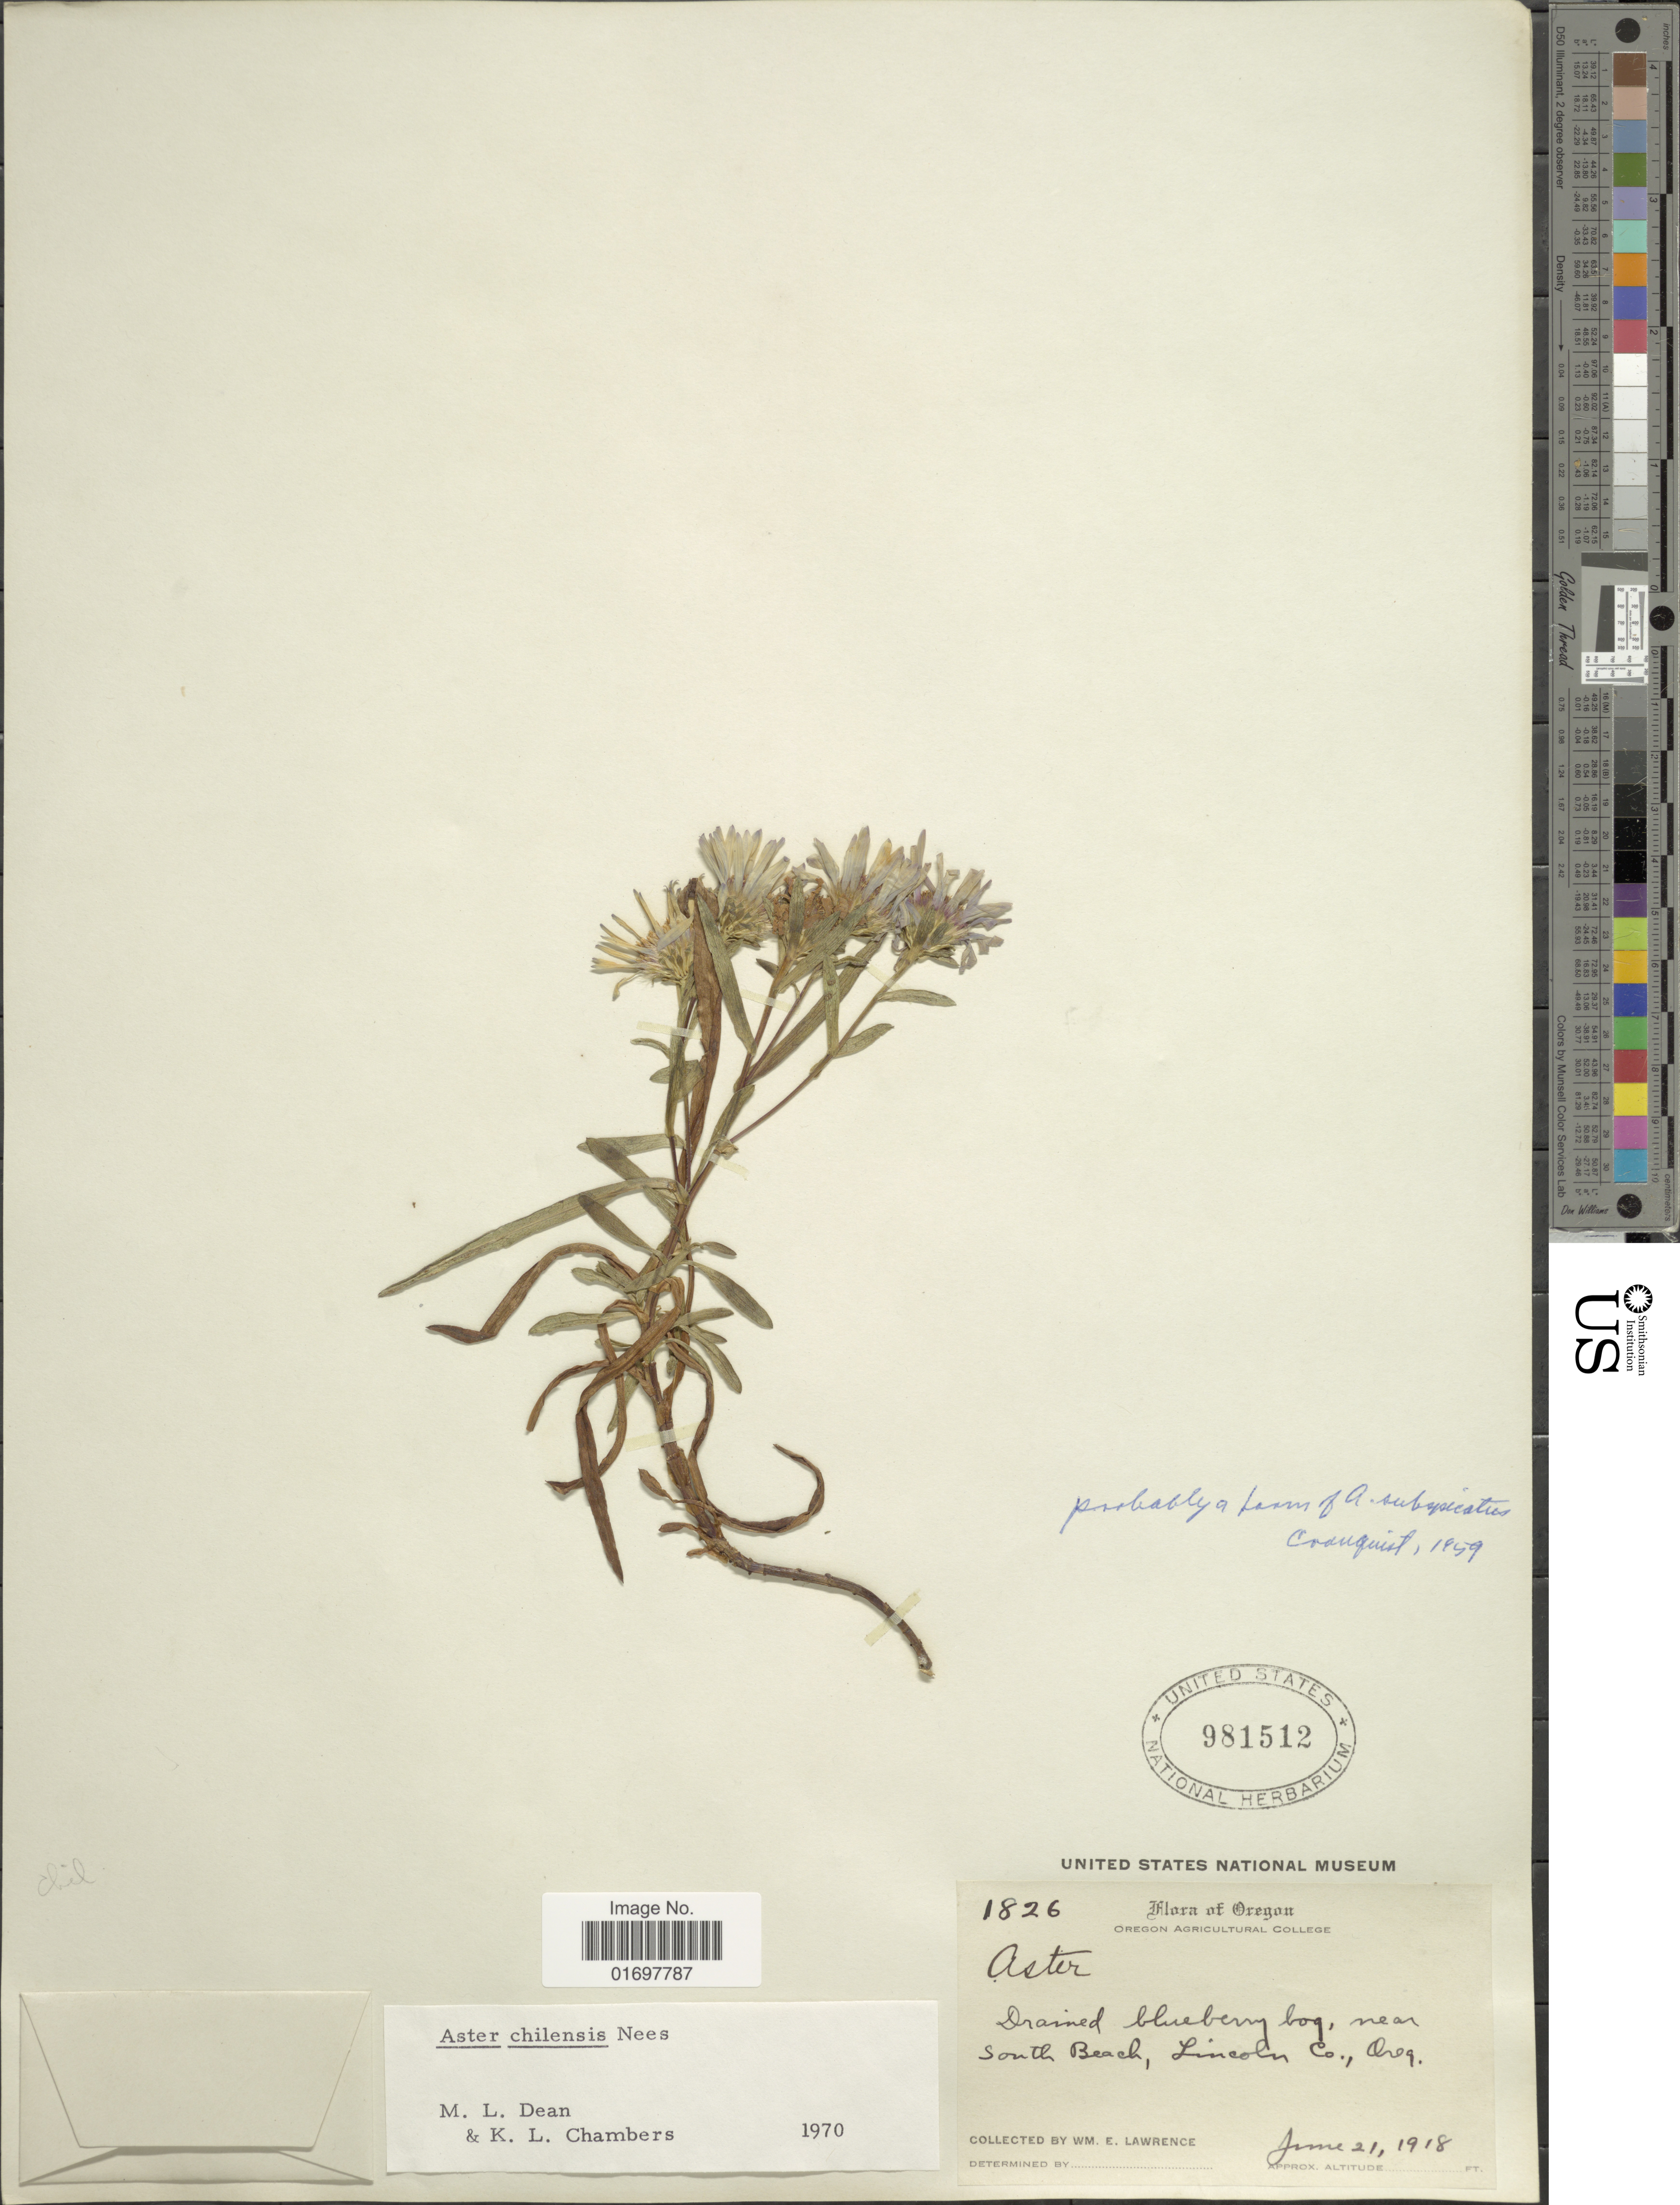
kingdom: Plantae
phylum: Tracheophyta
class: Magnoliopsida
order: Asterales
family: Asteraceae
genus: Symphyotrichum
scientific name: Symphyotrichum chilense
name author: (Nees) G.L. Nesom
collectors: W. Lawrence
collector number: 1826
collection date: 1818-06-21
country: United States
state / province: Oregon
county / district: Lincoln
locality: South Beach, Lincoln Co., Oreg.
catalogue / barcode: US 981512